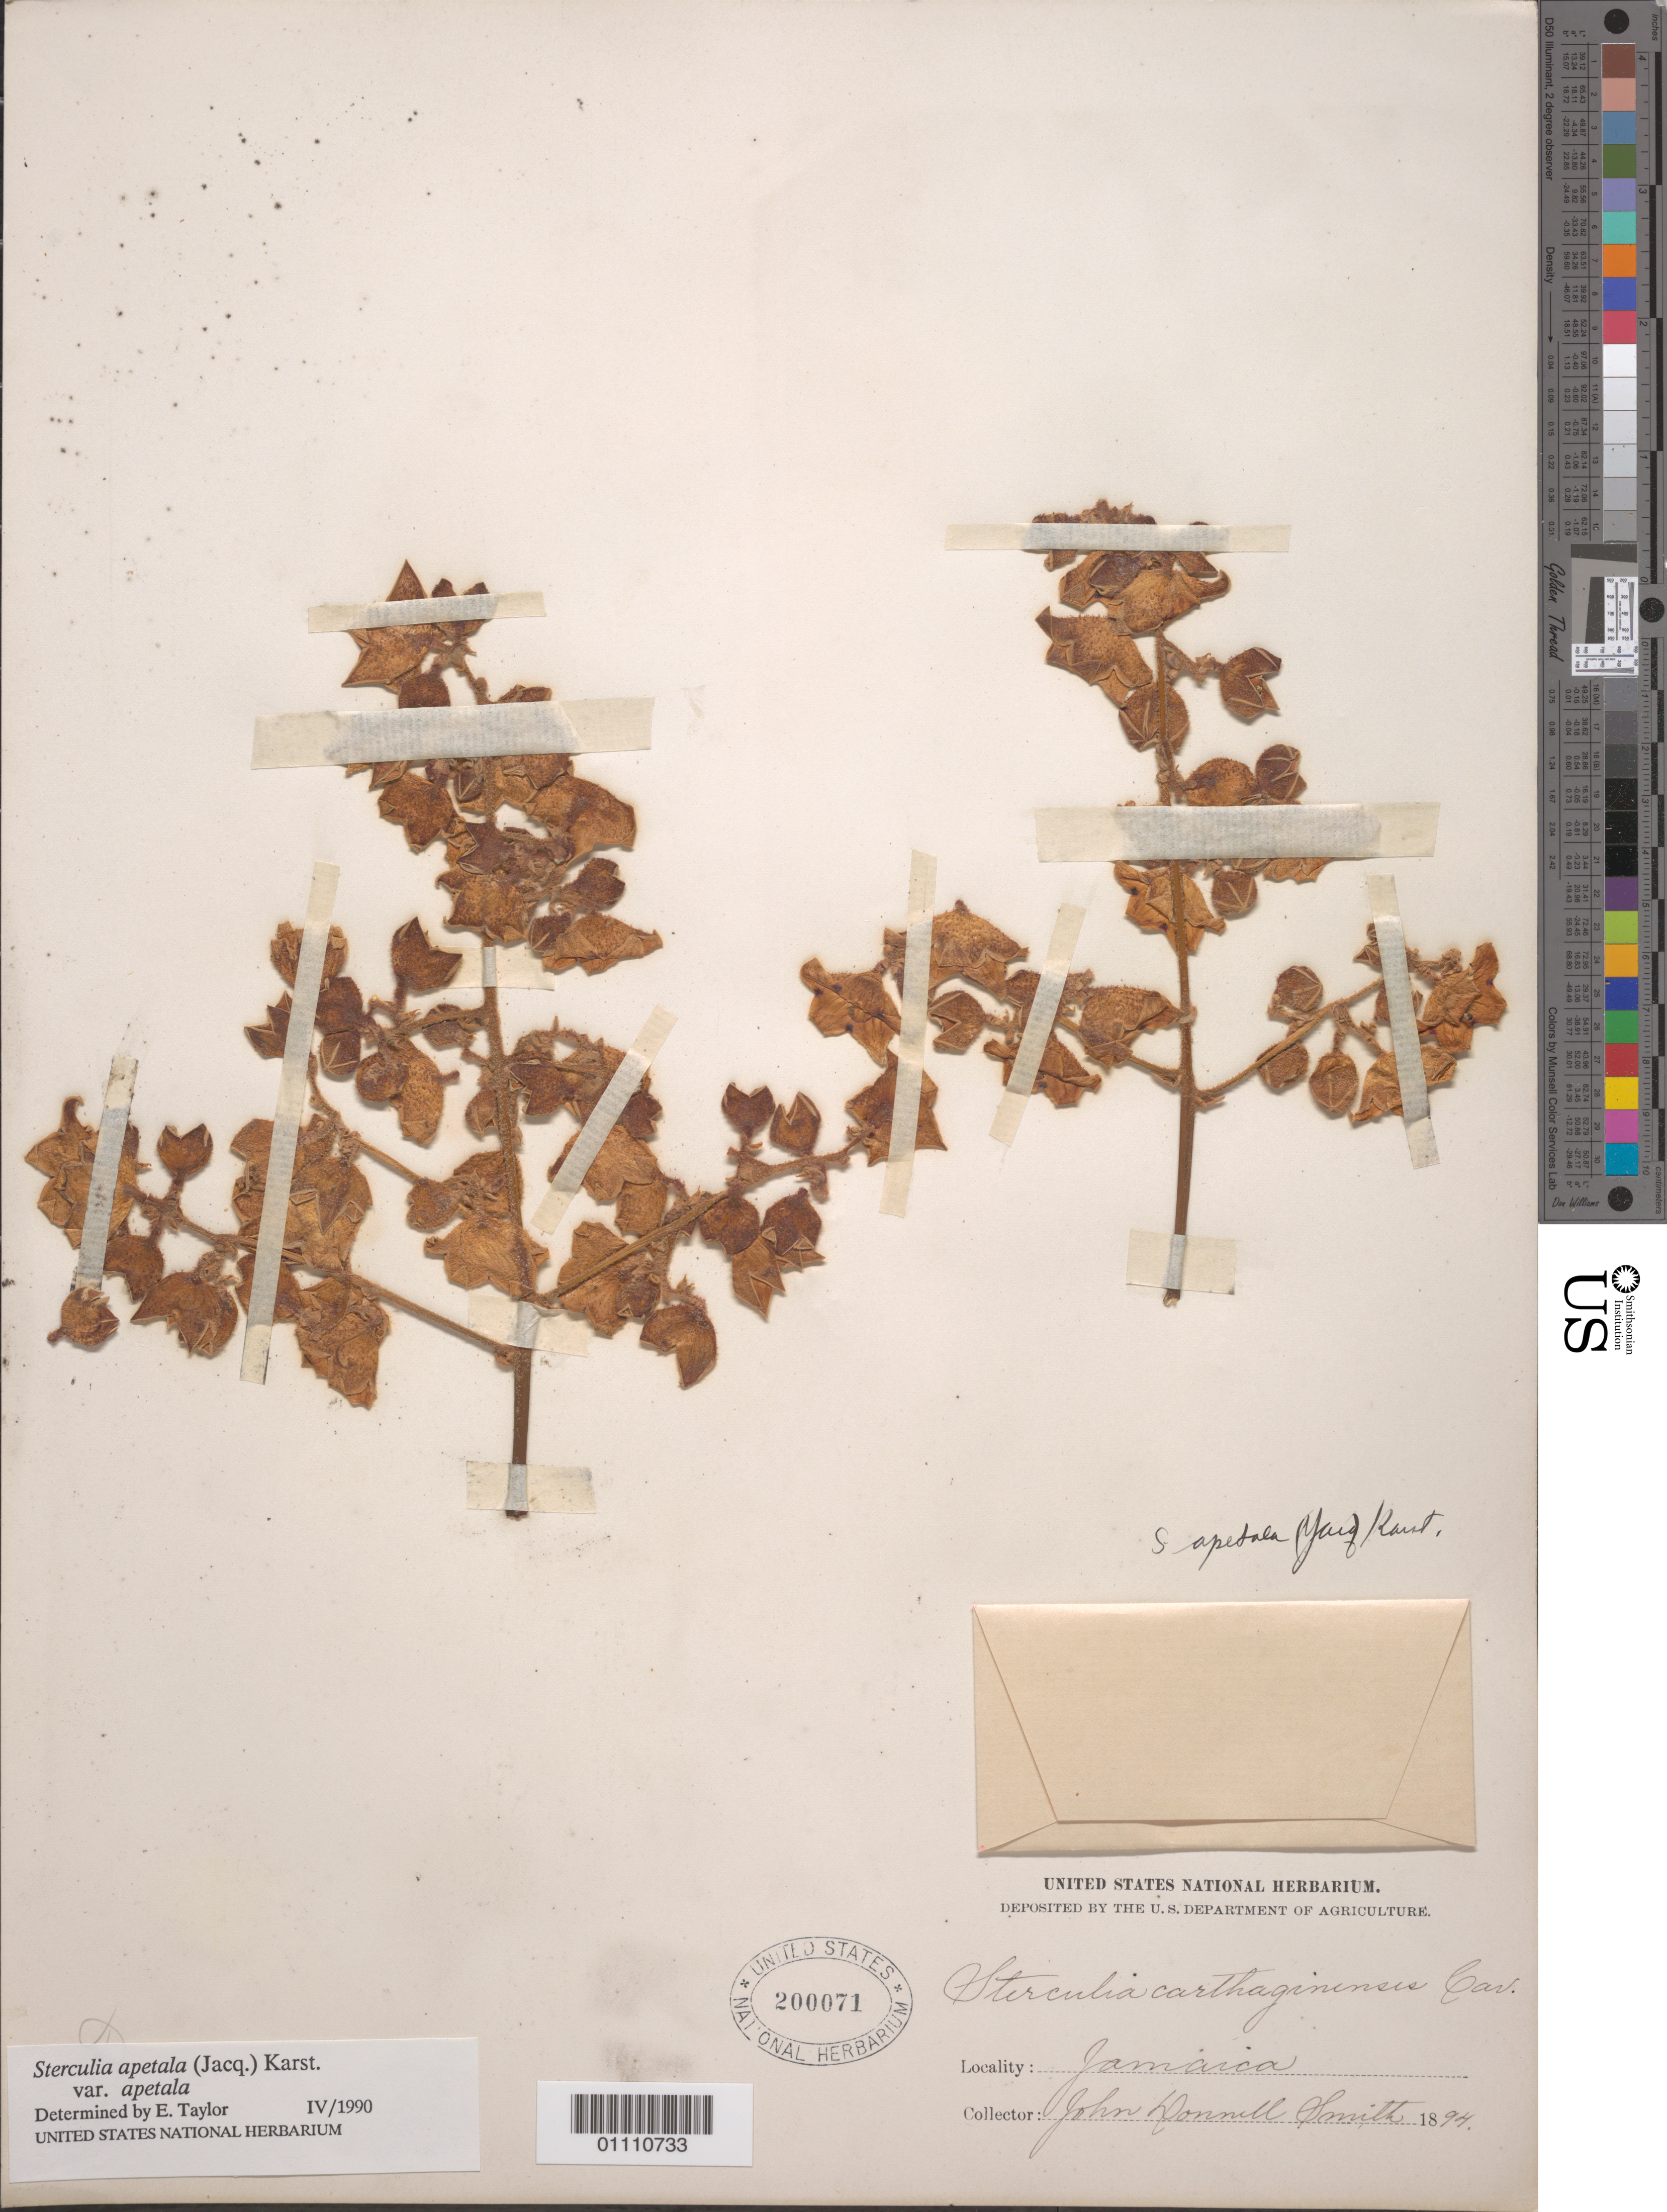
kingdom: Plantae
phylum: Tracheophyta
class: Magnoliopsida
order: Malvales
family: Malvaceae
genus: Sterculia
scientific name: Sterculia apetala var. apetala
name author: (Jacq.) H. Karst.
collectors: J. Donnell Smith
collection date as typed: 1894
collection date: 1894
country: Jamaica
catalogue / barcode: US 200071